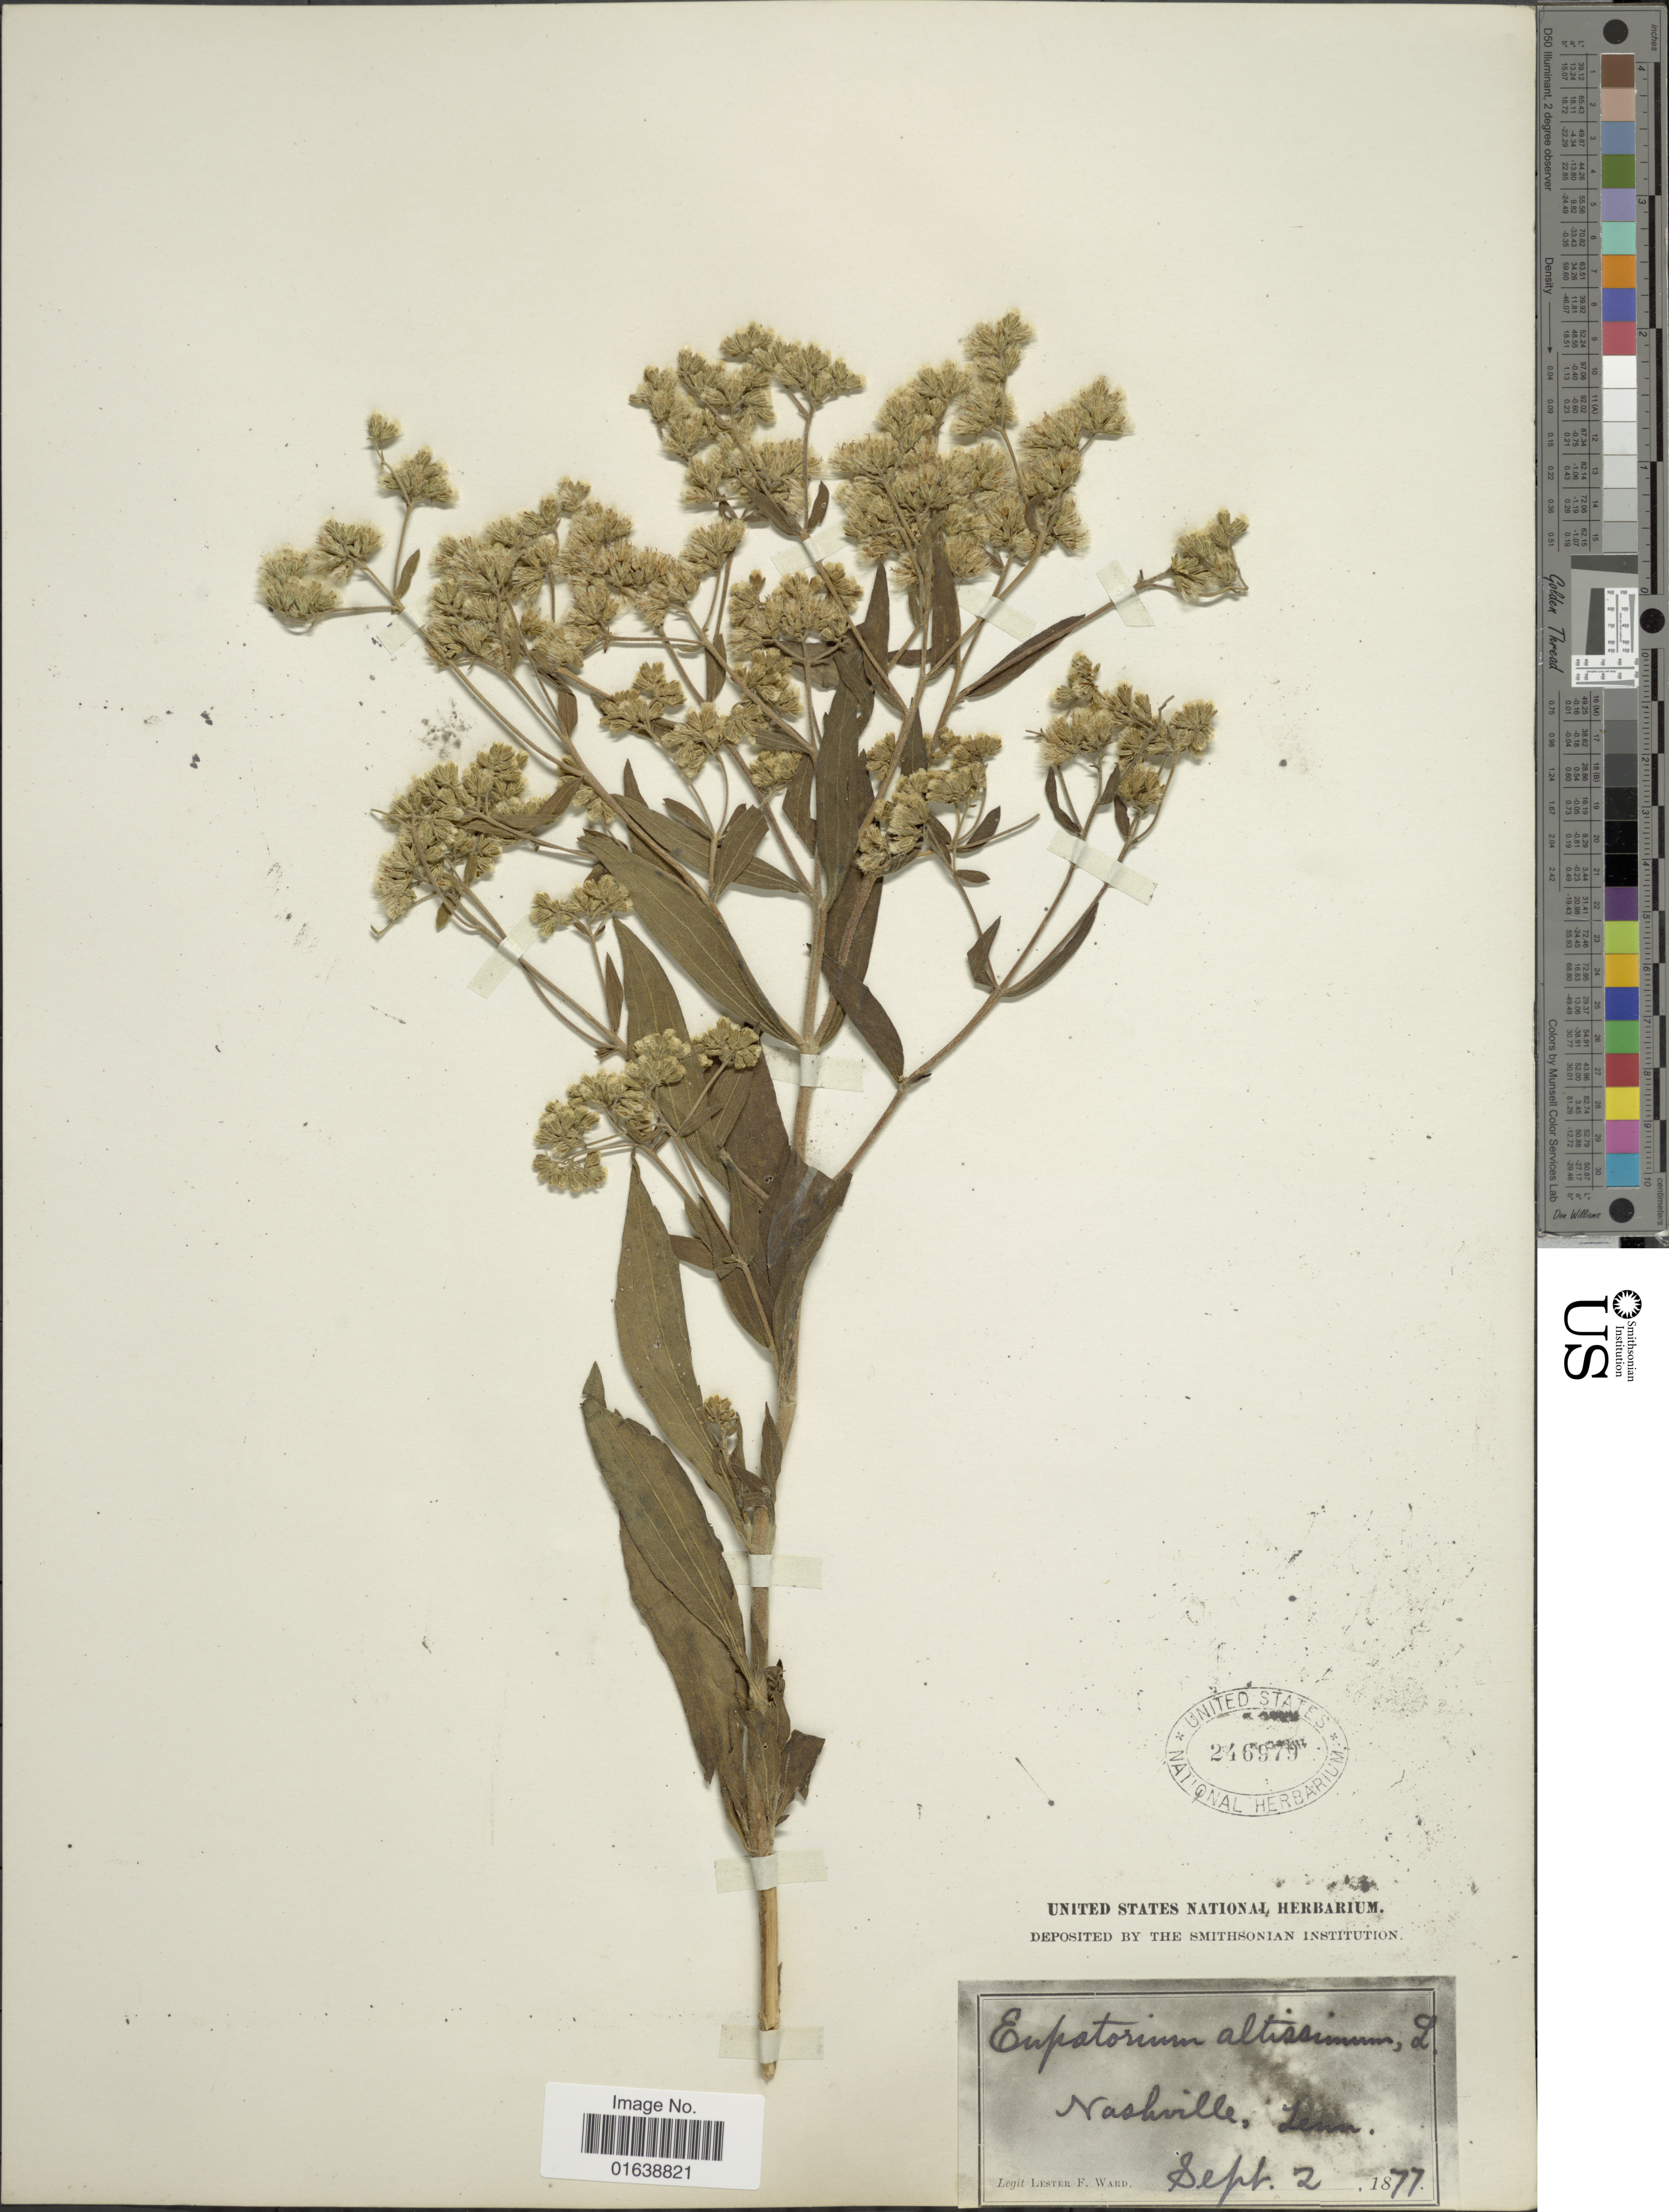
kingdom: Plantae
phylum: Tracheophyta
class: Magnoliopsida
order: Asterales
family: Asteraceae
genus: Eupatorium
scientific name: Eupatorium altissimum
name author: L.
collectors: L. F. Ward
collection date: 1877-09-02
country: United States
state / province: Tennessee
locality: Nashville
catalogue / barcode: US 246979